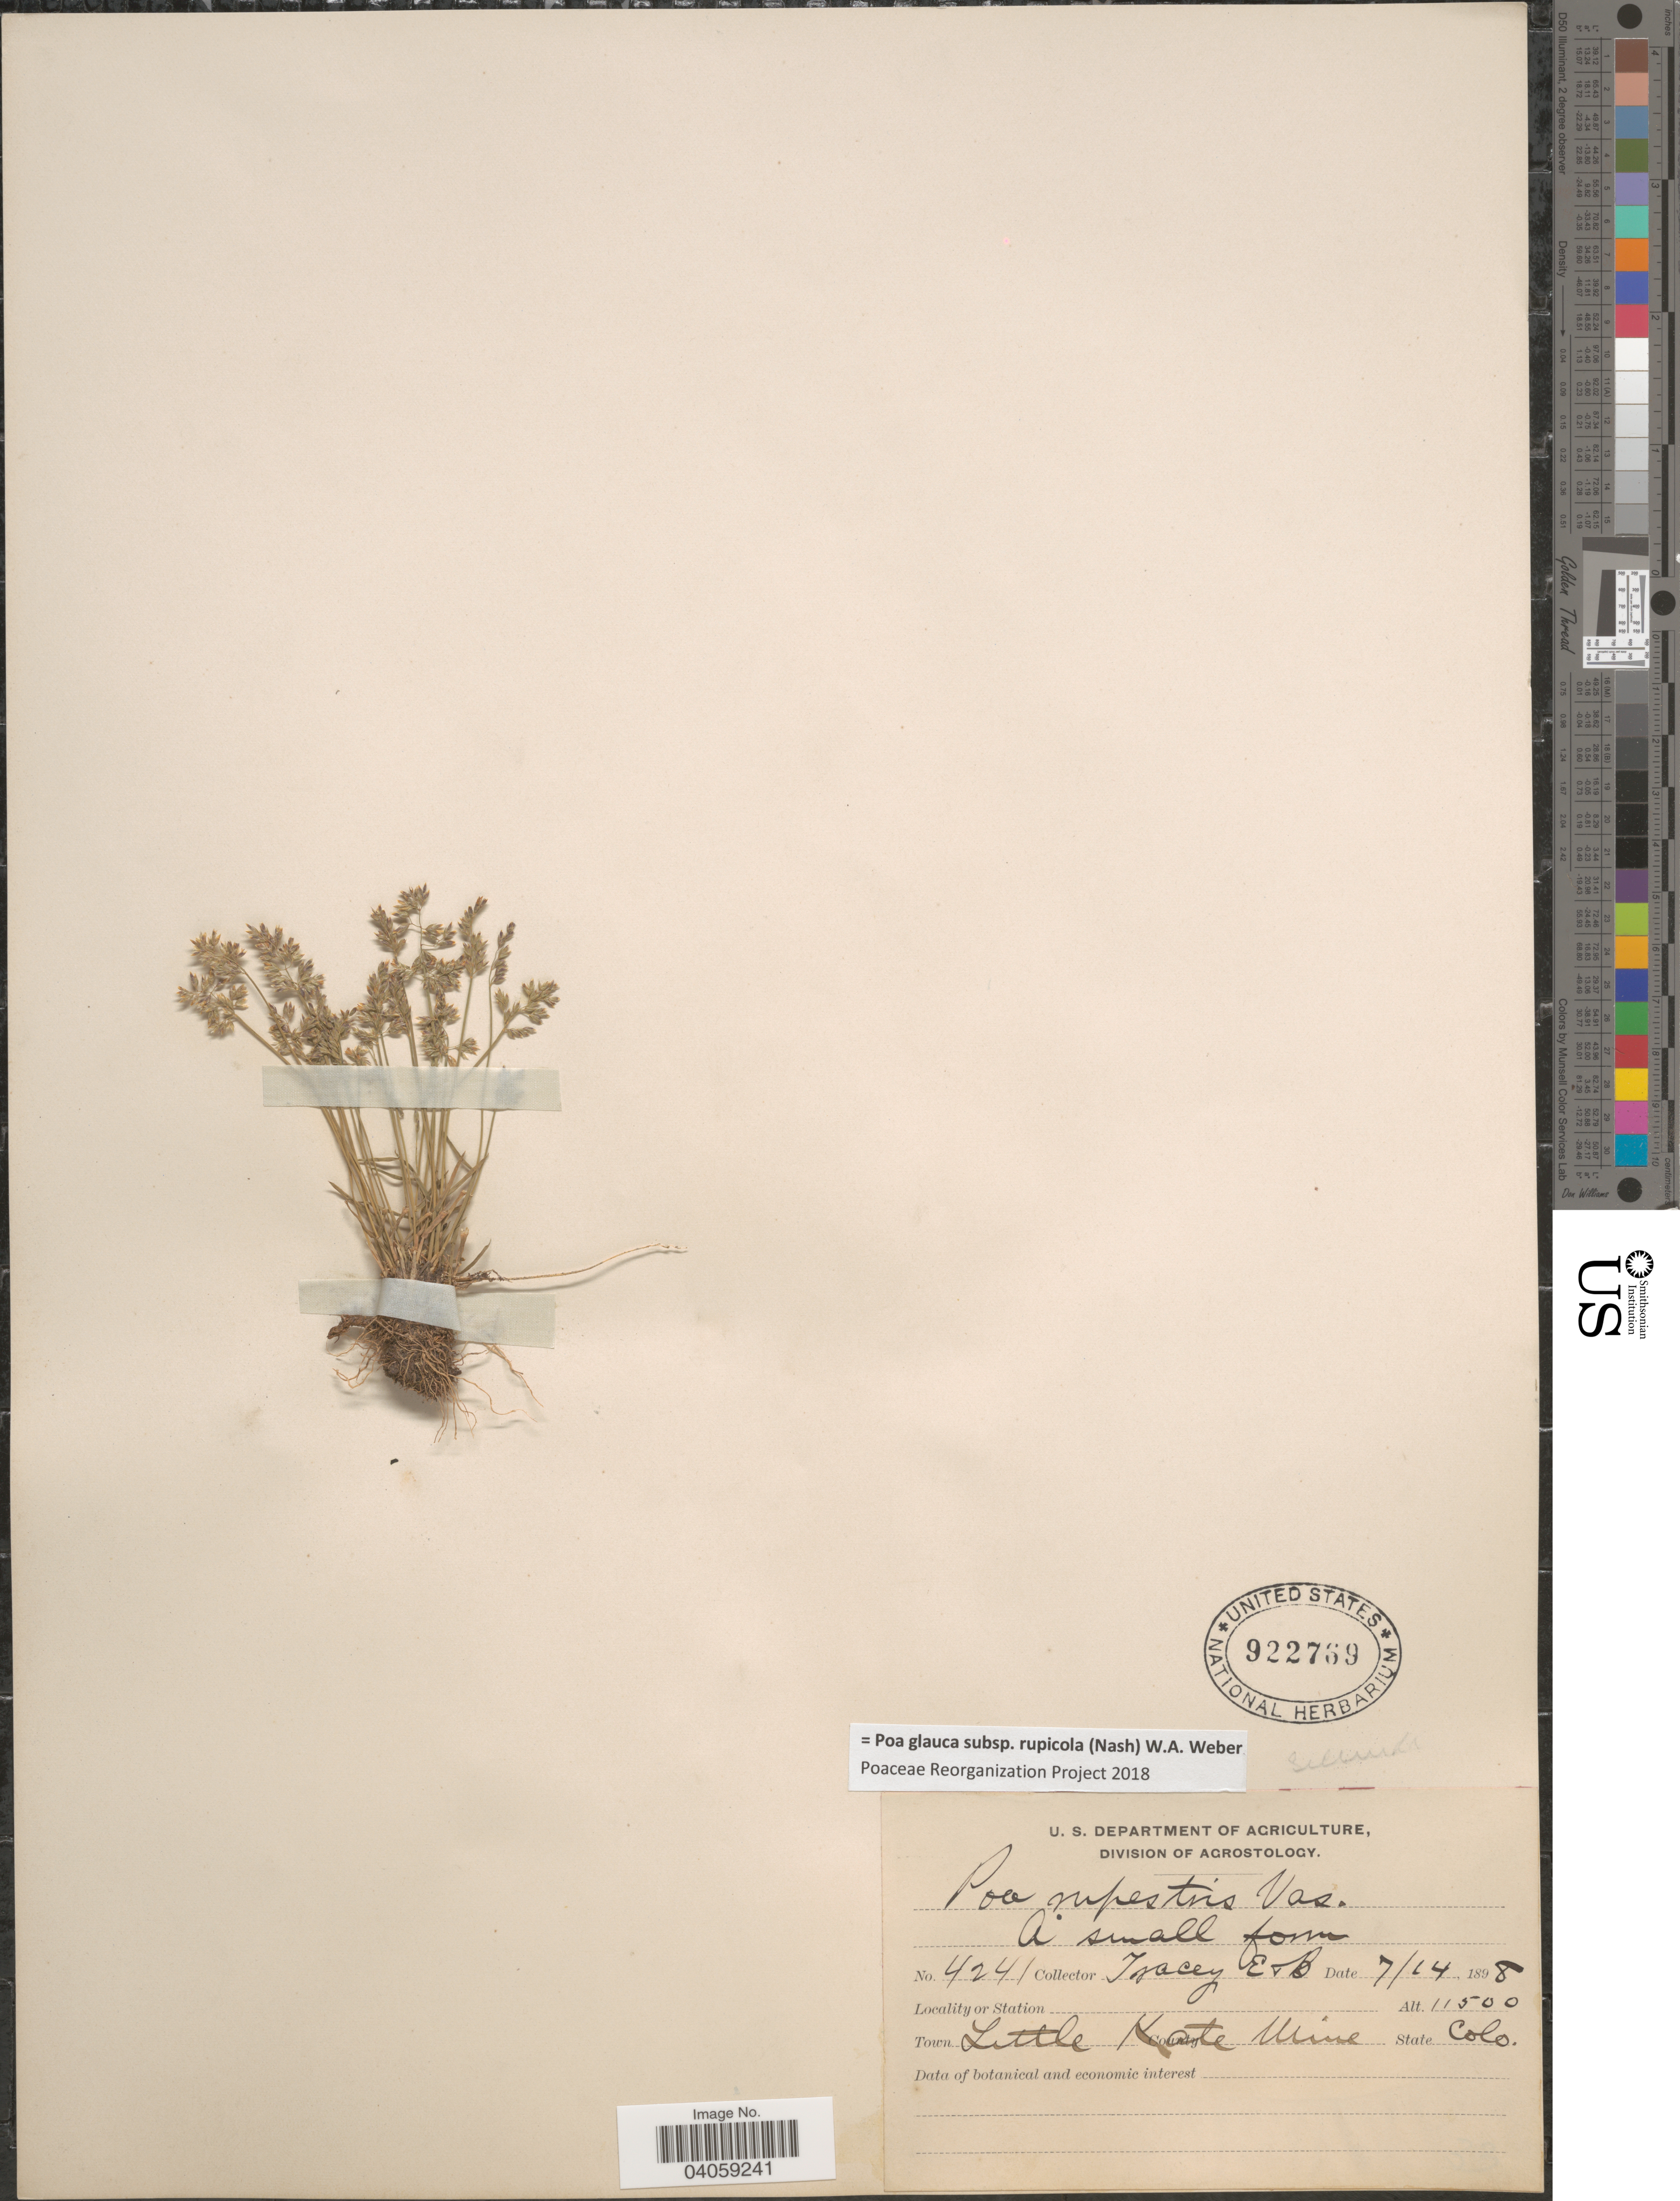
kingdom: Plantae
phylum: Tracheophyta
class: Liliopsida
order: Poales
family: Poaceae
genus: Poa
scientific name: Poa glauca subsp. rupicola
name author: (Nash) W.A. Weber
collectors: E. Tracey & B. Tracey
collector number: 4241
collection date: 1898-07-14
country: United States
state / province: Colorado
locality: Town Little Kate Mine.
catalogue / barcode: US 922769